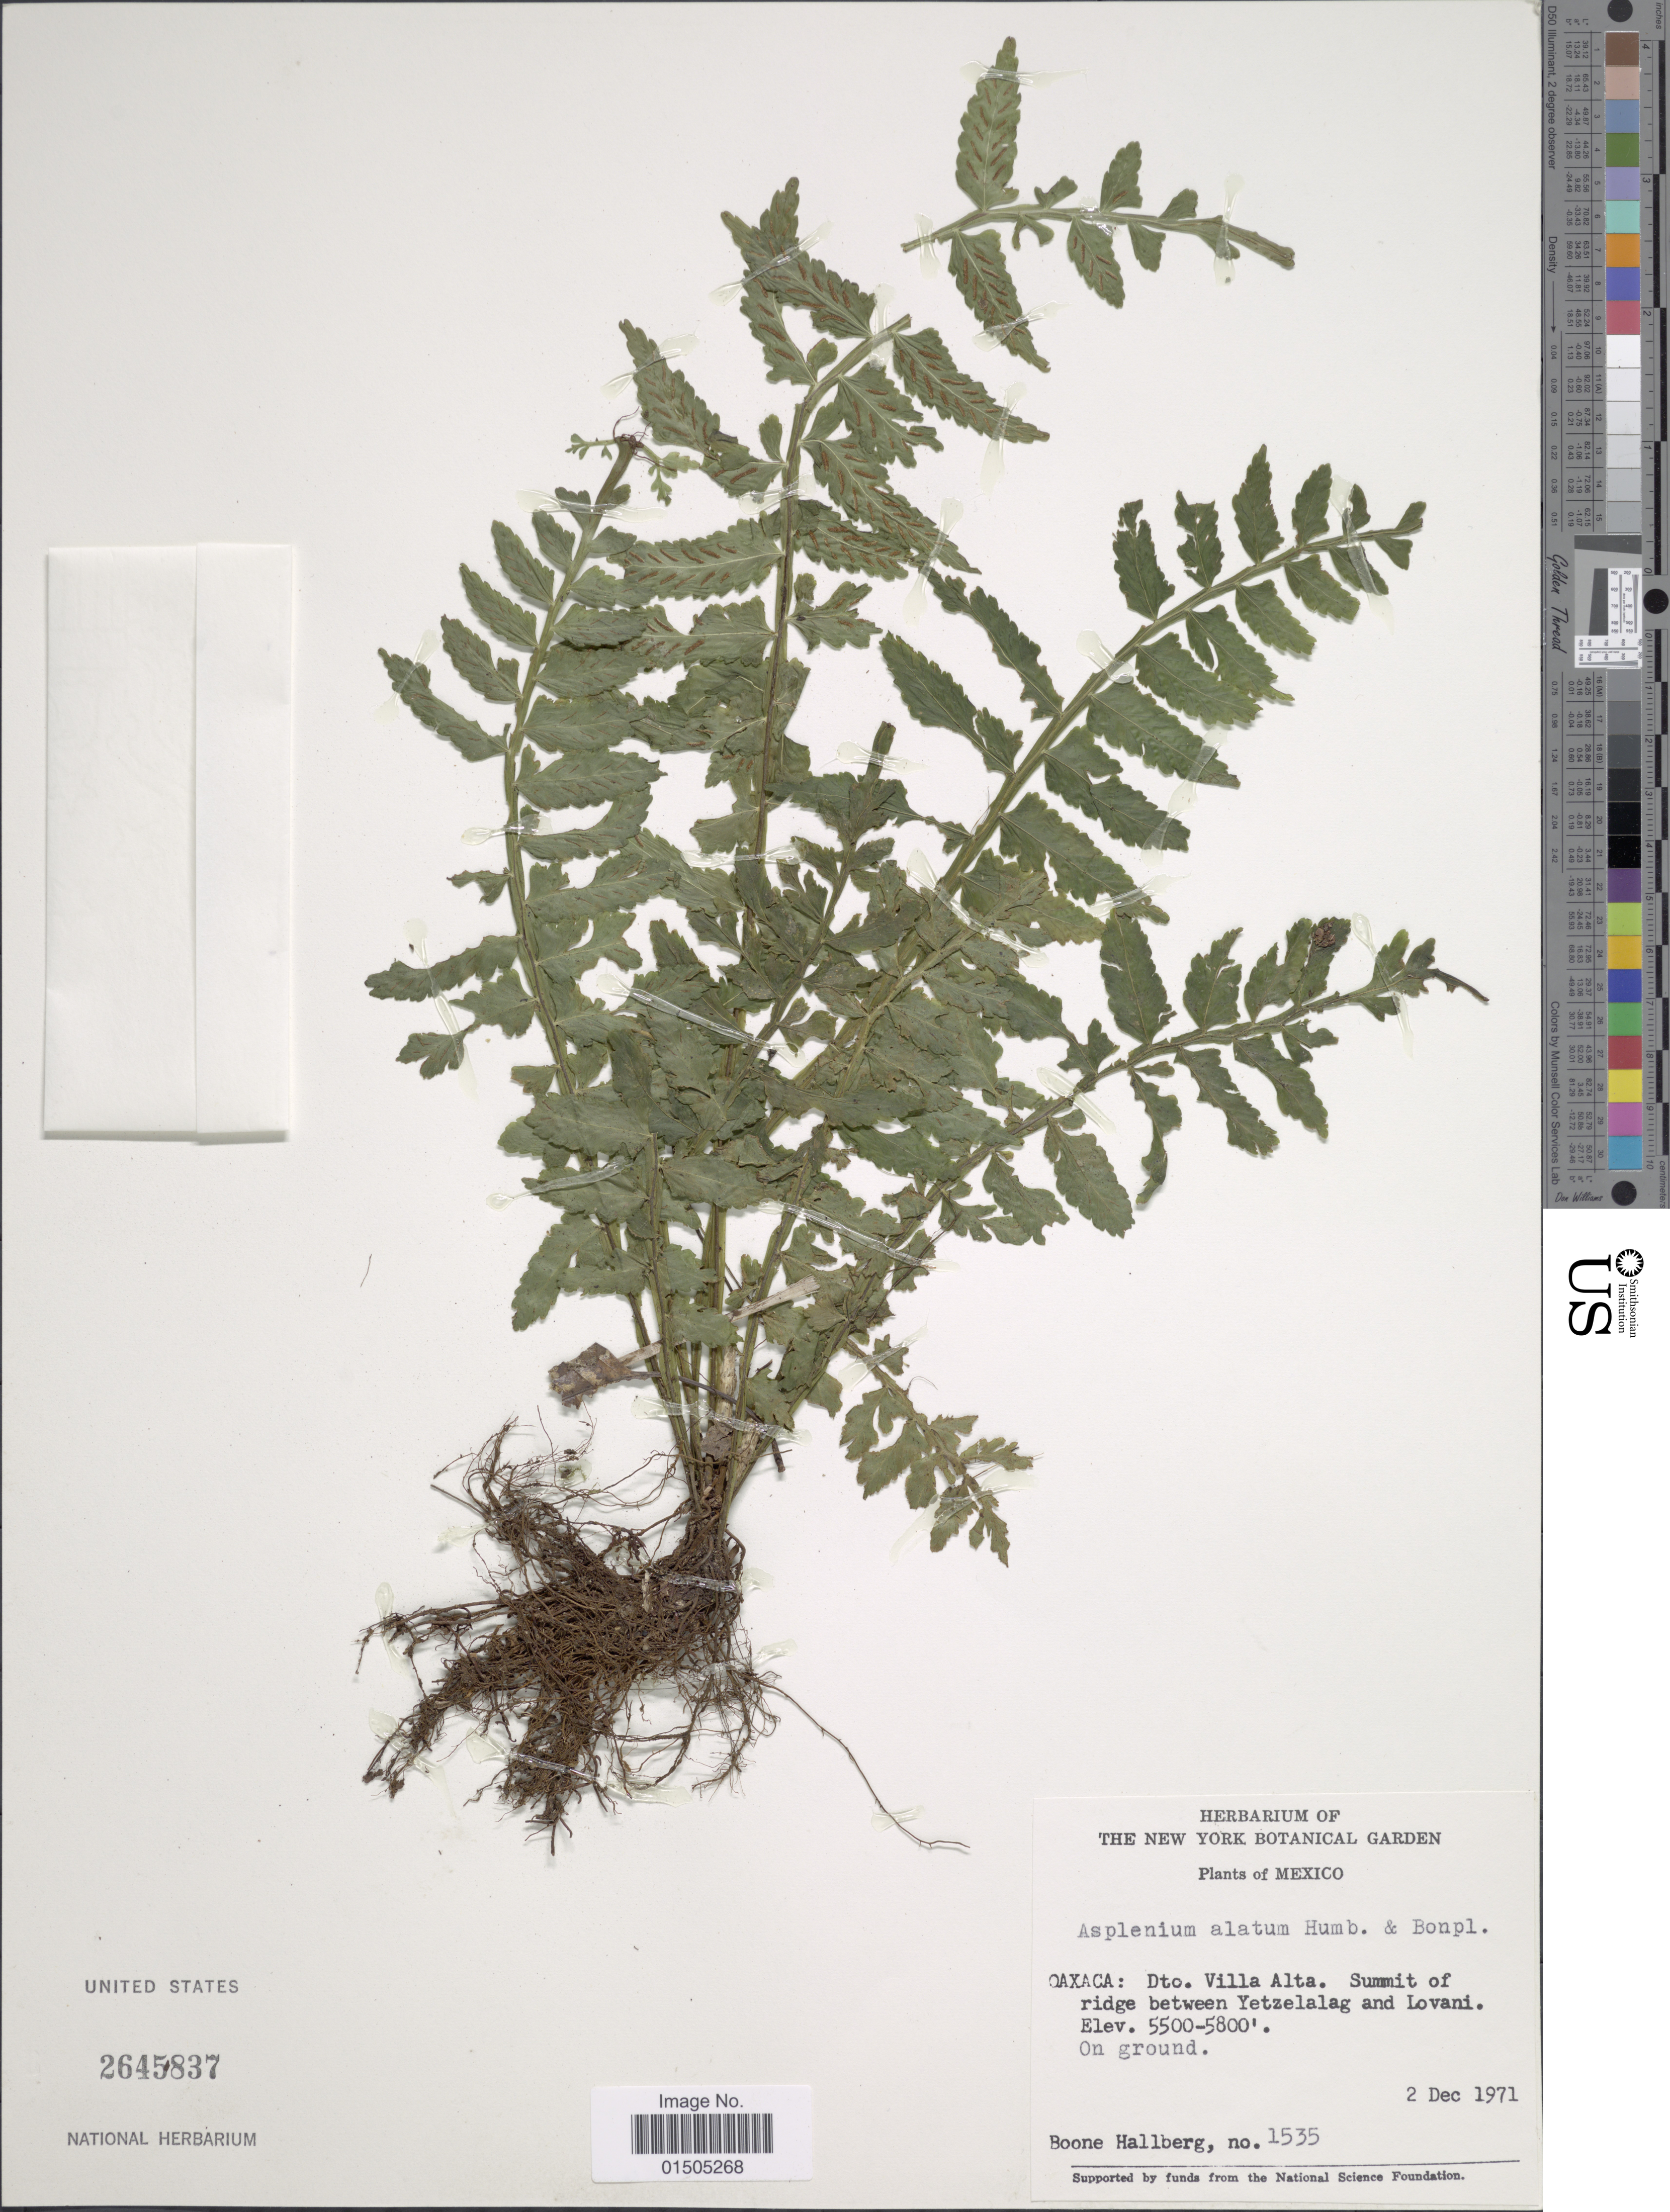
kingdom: Plantae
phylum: Tracheophyta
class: Polypodiopsida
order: Polypodiales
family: Aspleniaceae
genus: Asplenium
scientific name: Asplenium alatum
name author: Humb. & Bonpl. ex Willd.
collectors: B. Hallberg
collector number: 1535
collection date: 1971-12-02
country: Mexico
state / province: Oaxaca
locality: Dto. Villa Alta. Summit of ridge between Yetzelalag and Lovani.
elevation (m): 1676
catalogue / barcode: US 2645837